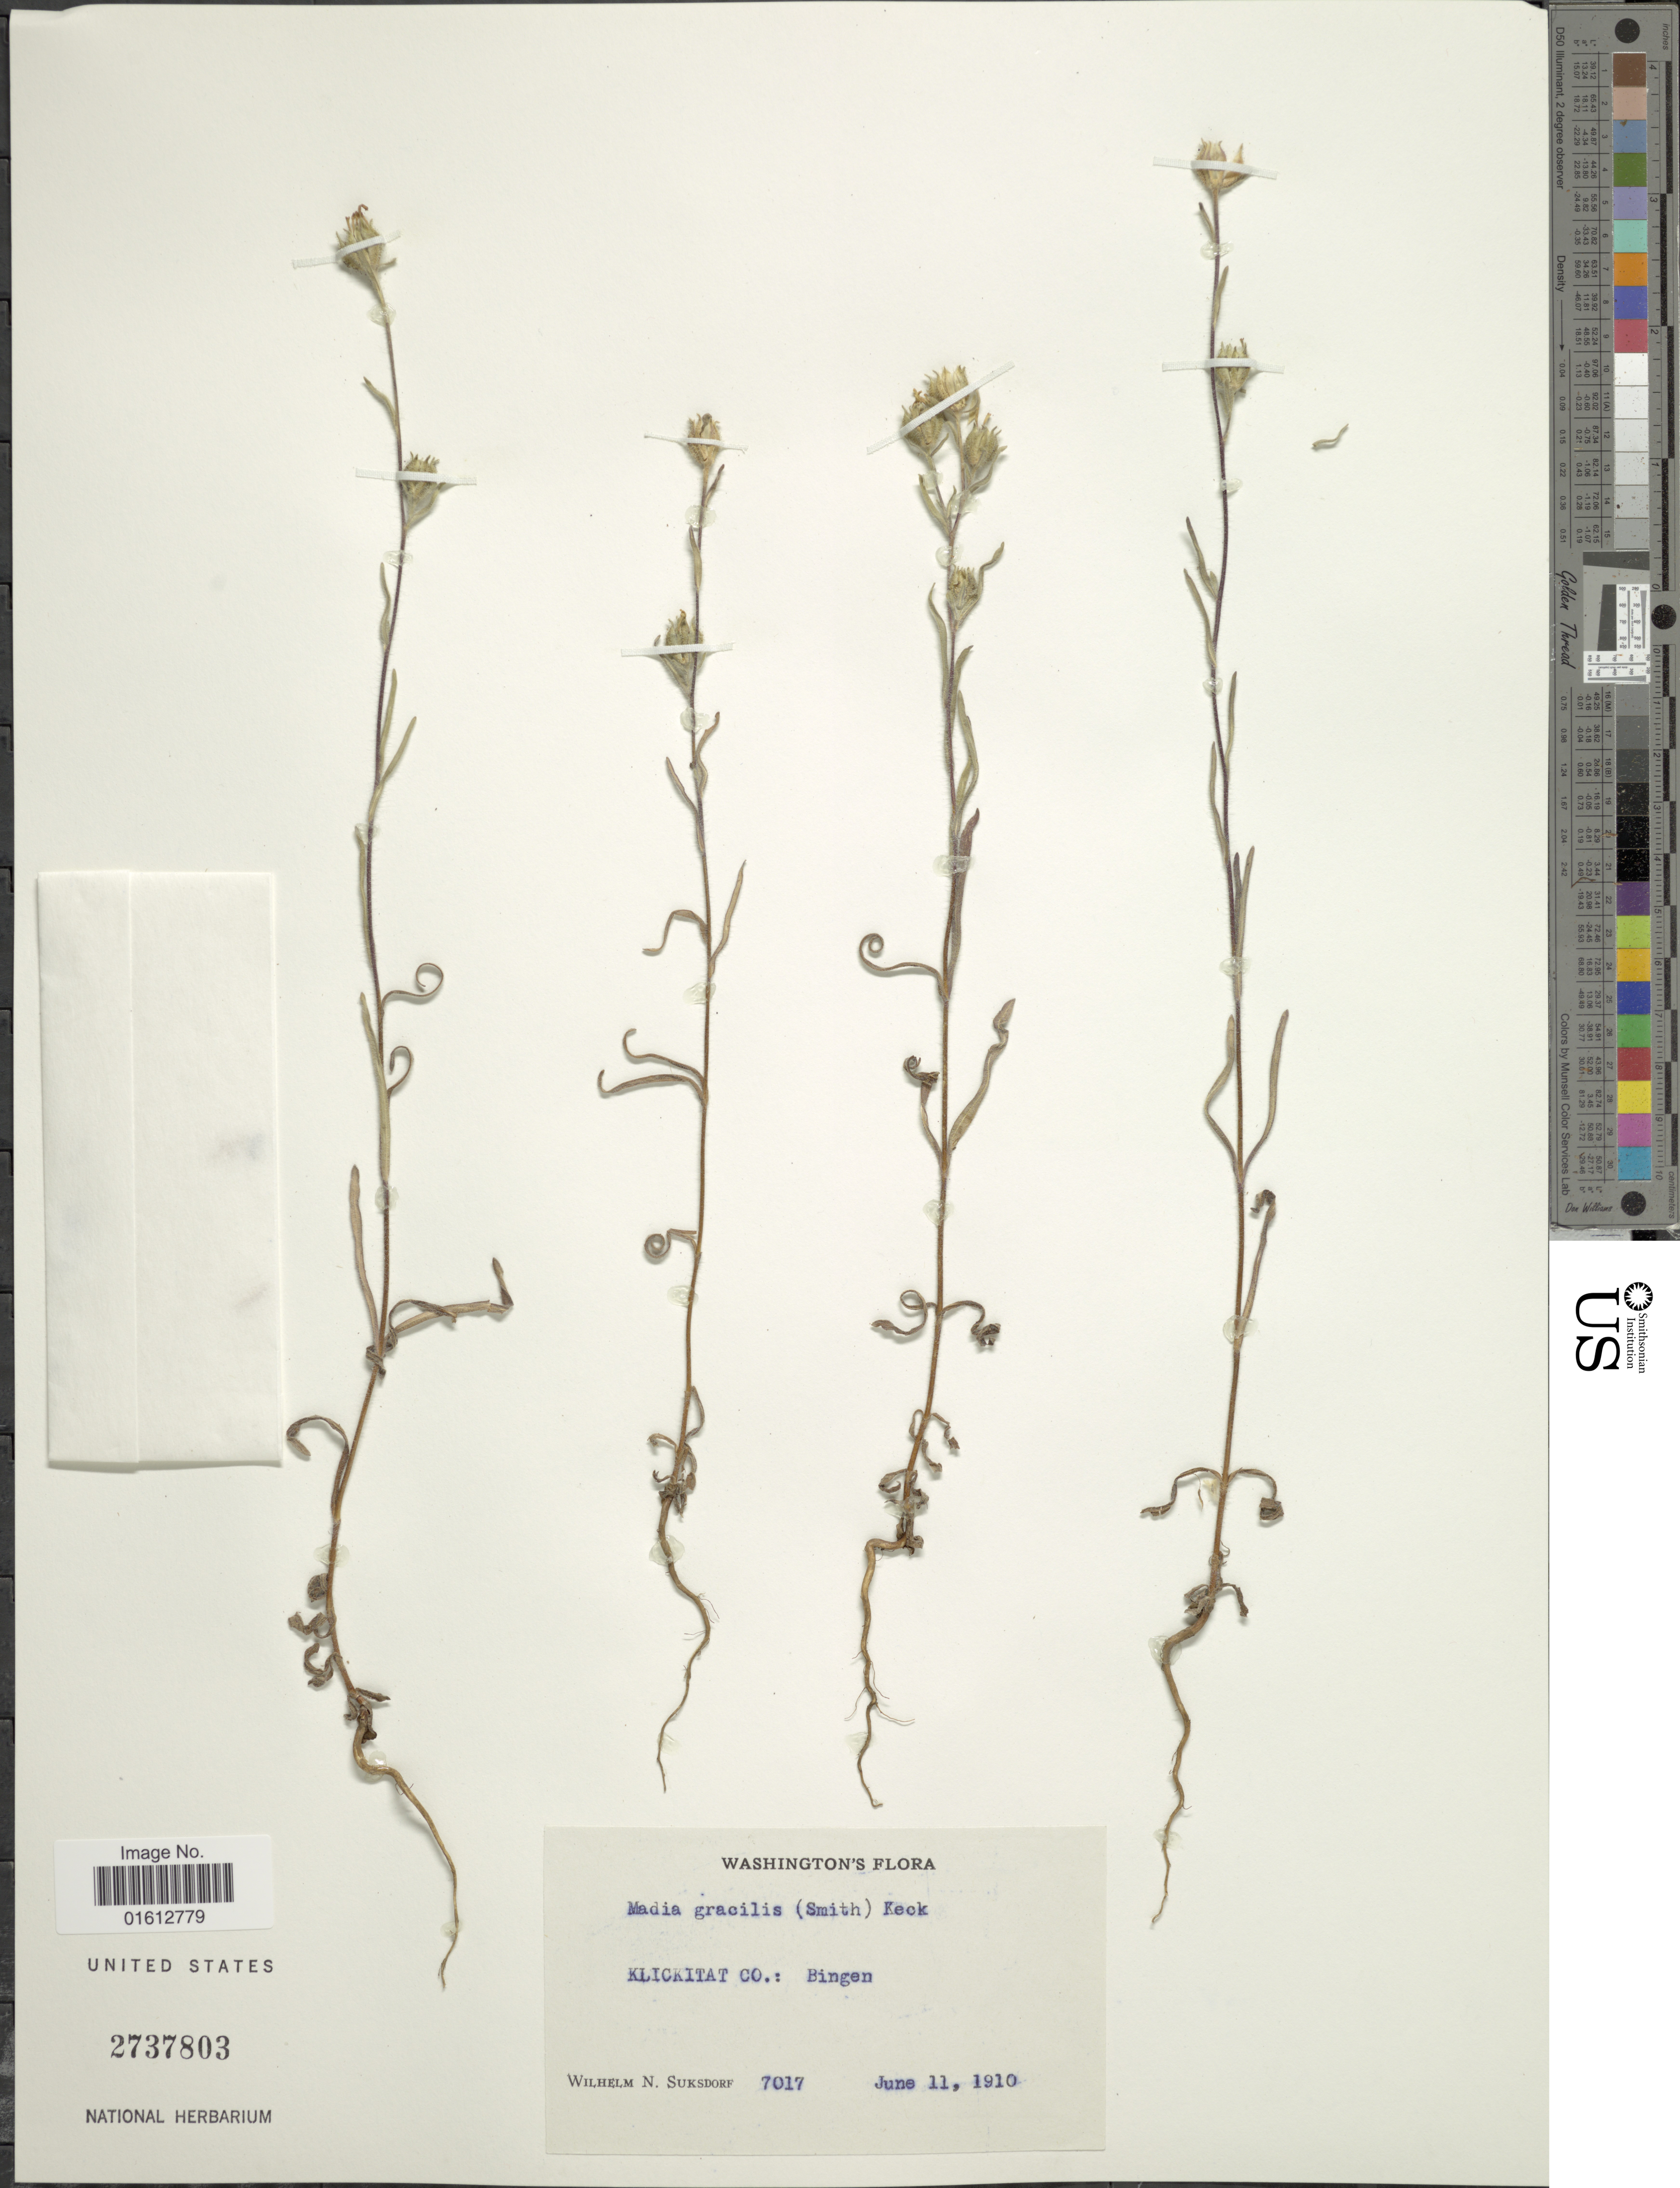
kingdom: Plantae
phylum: Tracheophyta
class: Magnoliopsida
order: Asterales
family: Asteraceae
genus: Madia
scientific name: Madia gracilis subsp. gracilis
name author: (Sm.) D.D. Keck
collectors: W. N. Suksdorf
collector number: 7017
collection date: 1910-06-11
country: United States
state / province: Washington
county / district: Klickitat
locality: Washington's, Klickitat Co., Bingen.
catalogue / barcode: US 2737803